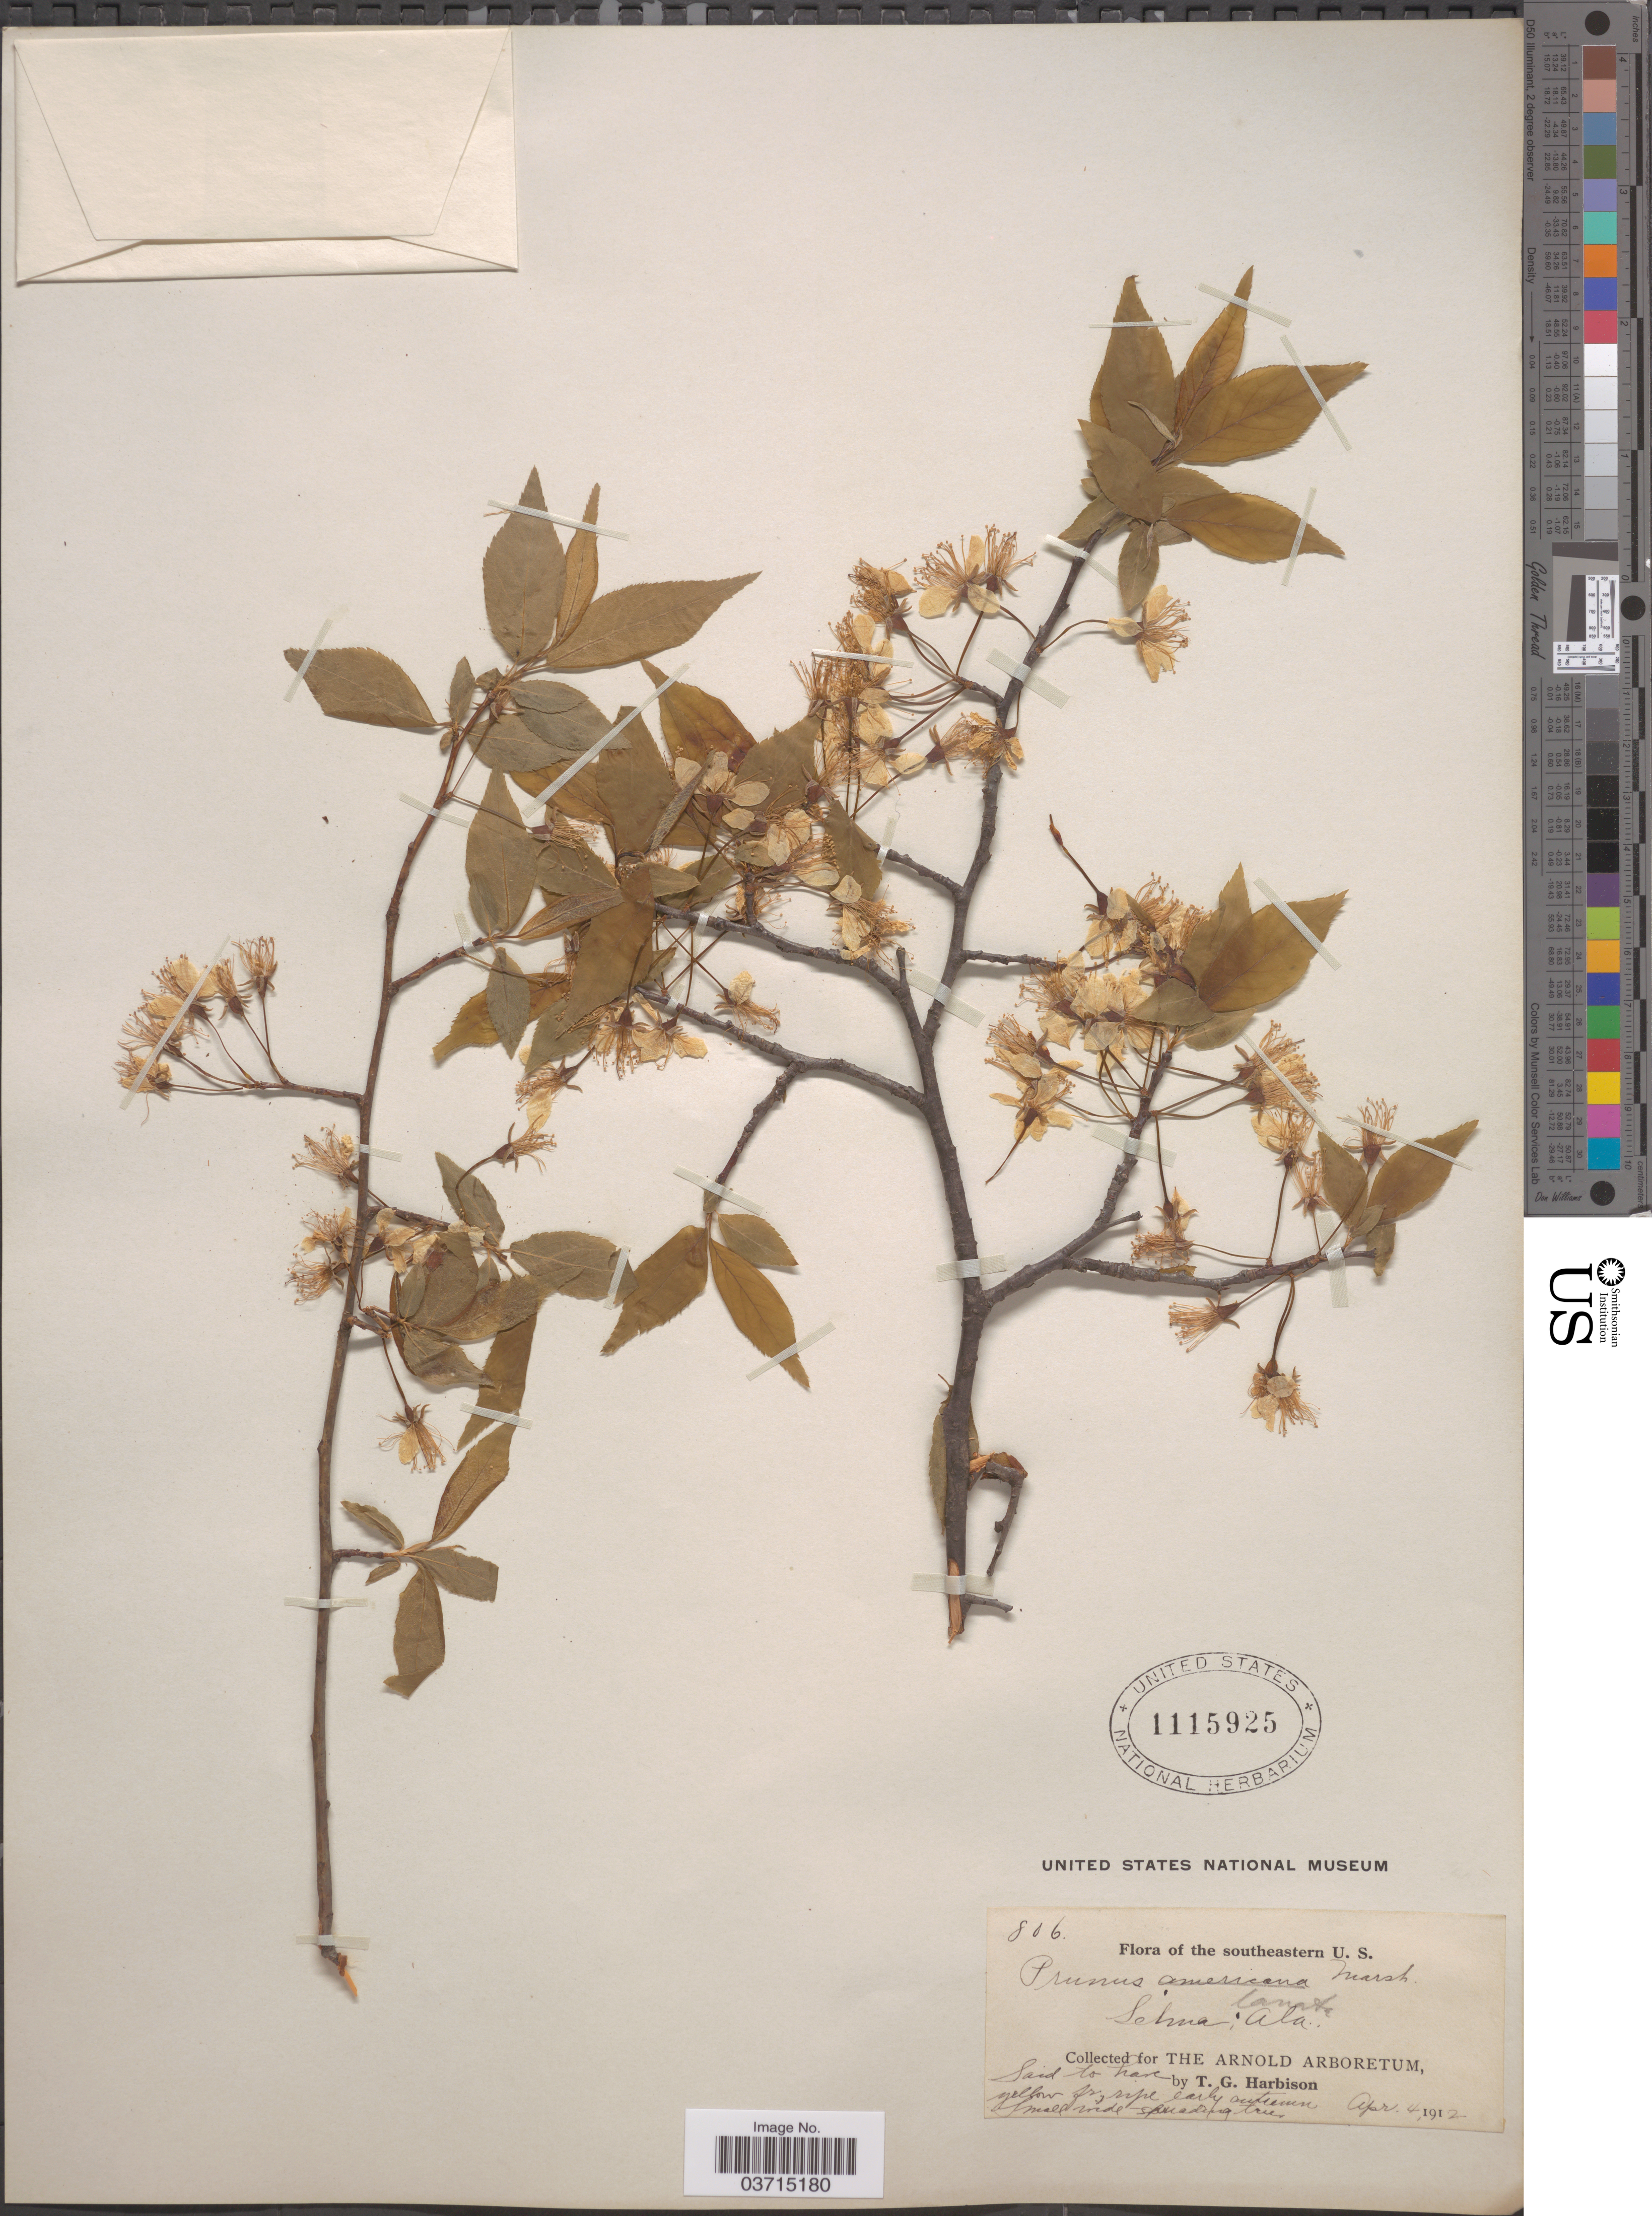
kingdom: Plantae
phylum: Tracheophyta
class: Magnoliopsida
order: Rosales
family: Rosaceae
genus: Prunus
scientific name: Prunus americana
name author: Marshall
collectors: T. Harbison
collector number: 806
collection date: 1912-04-04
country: United States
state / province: Alabama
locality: Selma.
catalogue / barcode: US 1115925